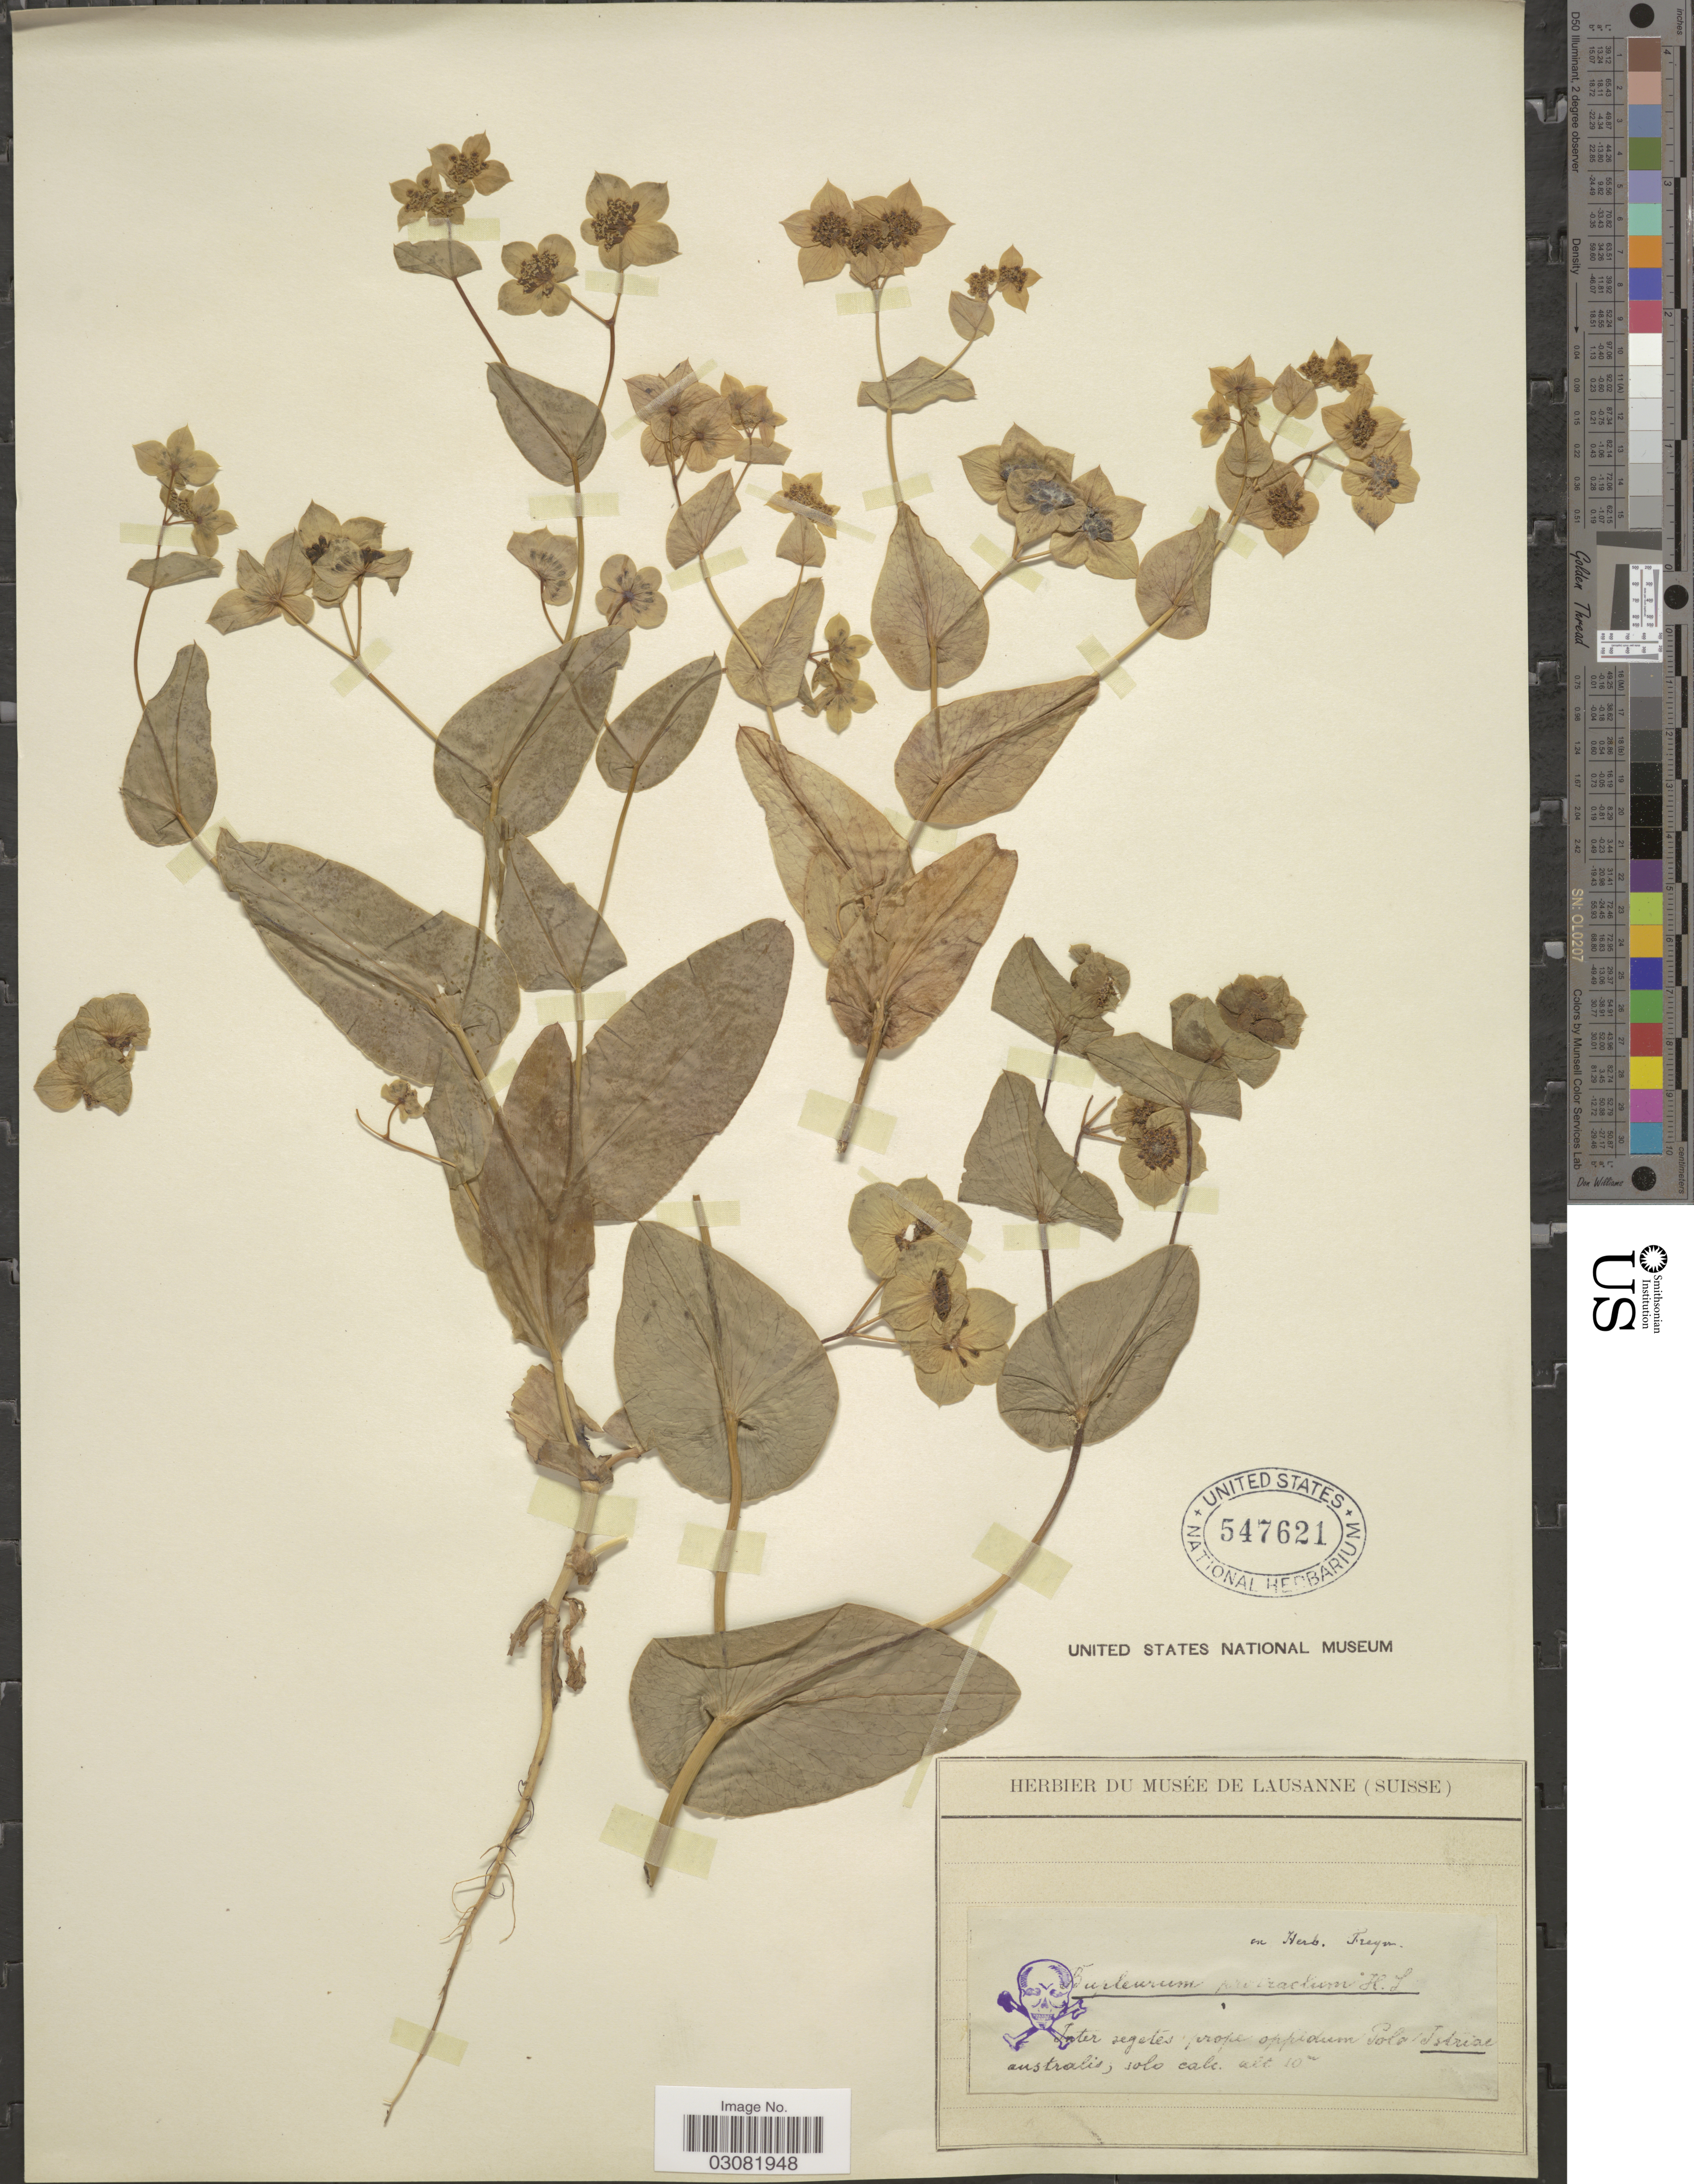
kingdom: Plantae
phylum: Tracheophyta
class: Magnoliopsida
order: Apiales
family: Apiaceae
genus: Bupleurum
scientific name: Bupleurum subovatum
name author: Link ex Spreng.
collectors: Ex herb. Freyn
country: Croatia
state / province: Istria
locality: Inter segetes prope oppidum Polo Istriae australis.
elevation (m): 10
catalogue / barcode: US 547621